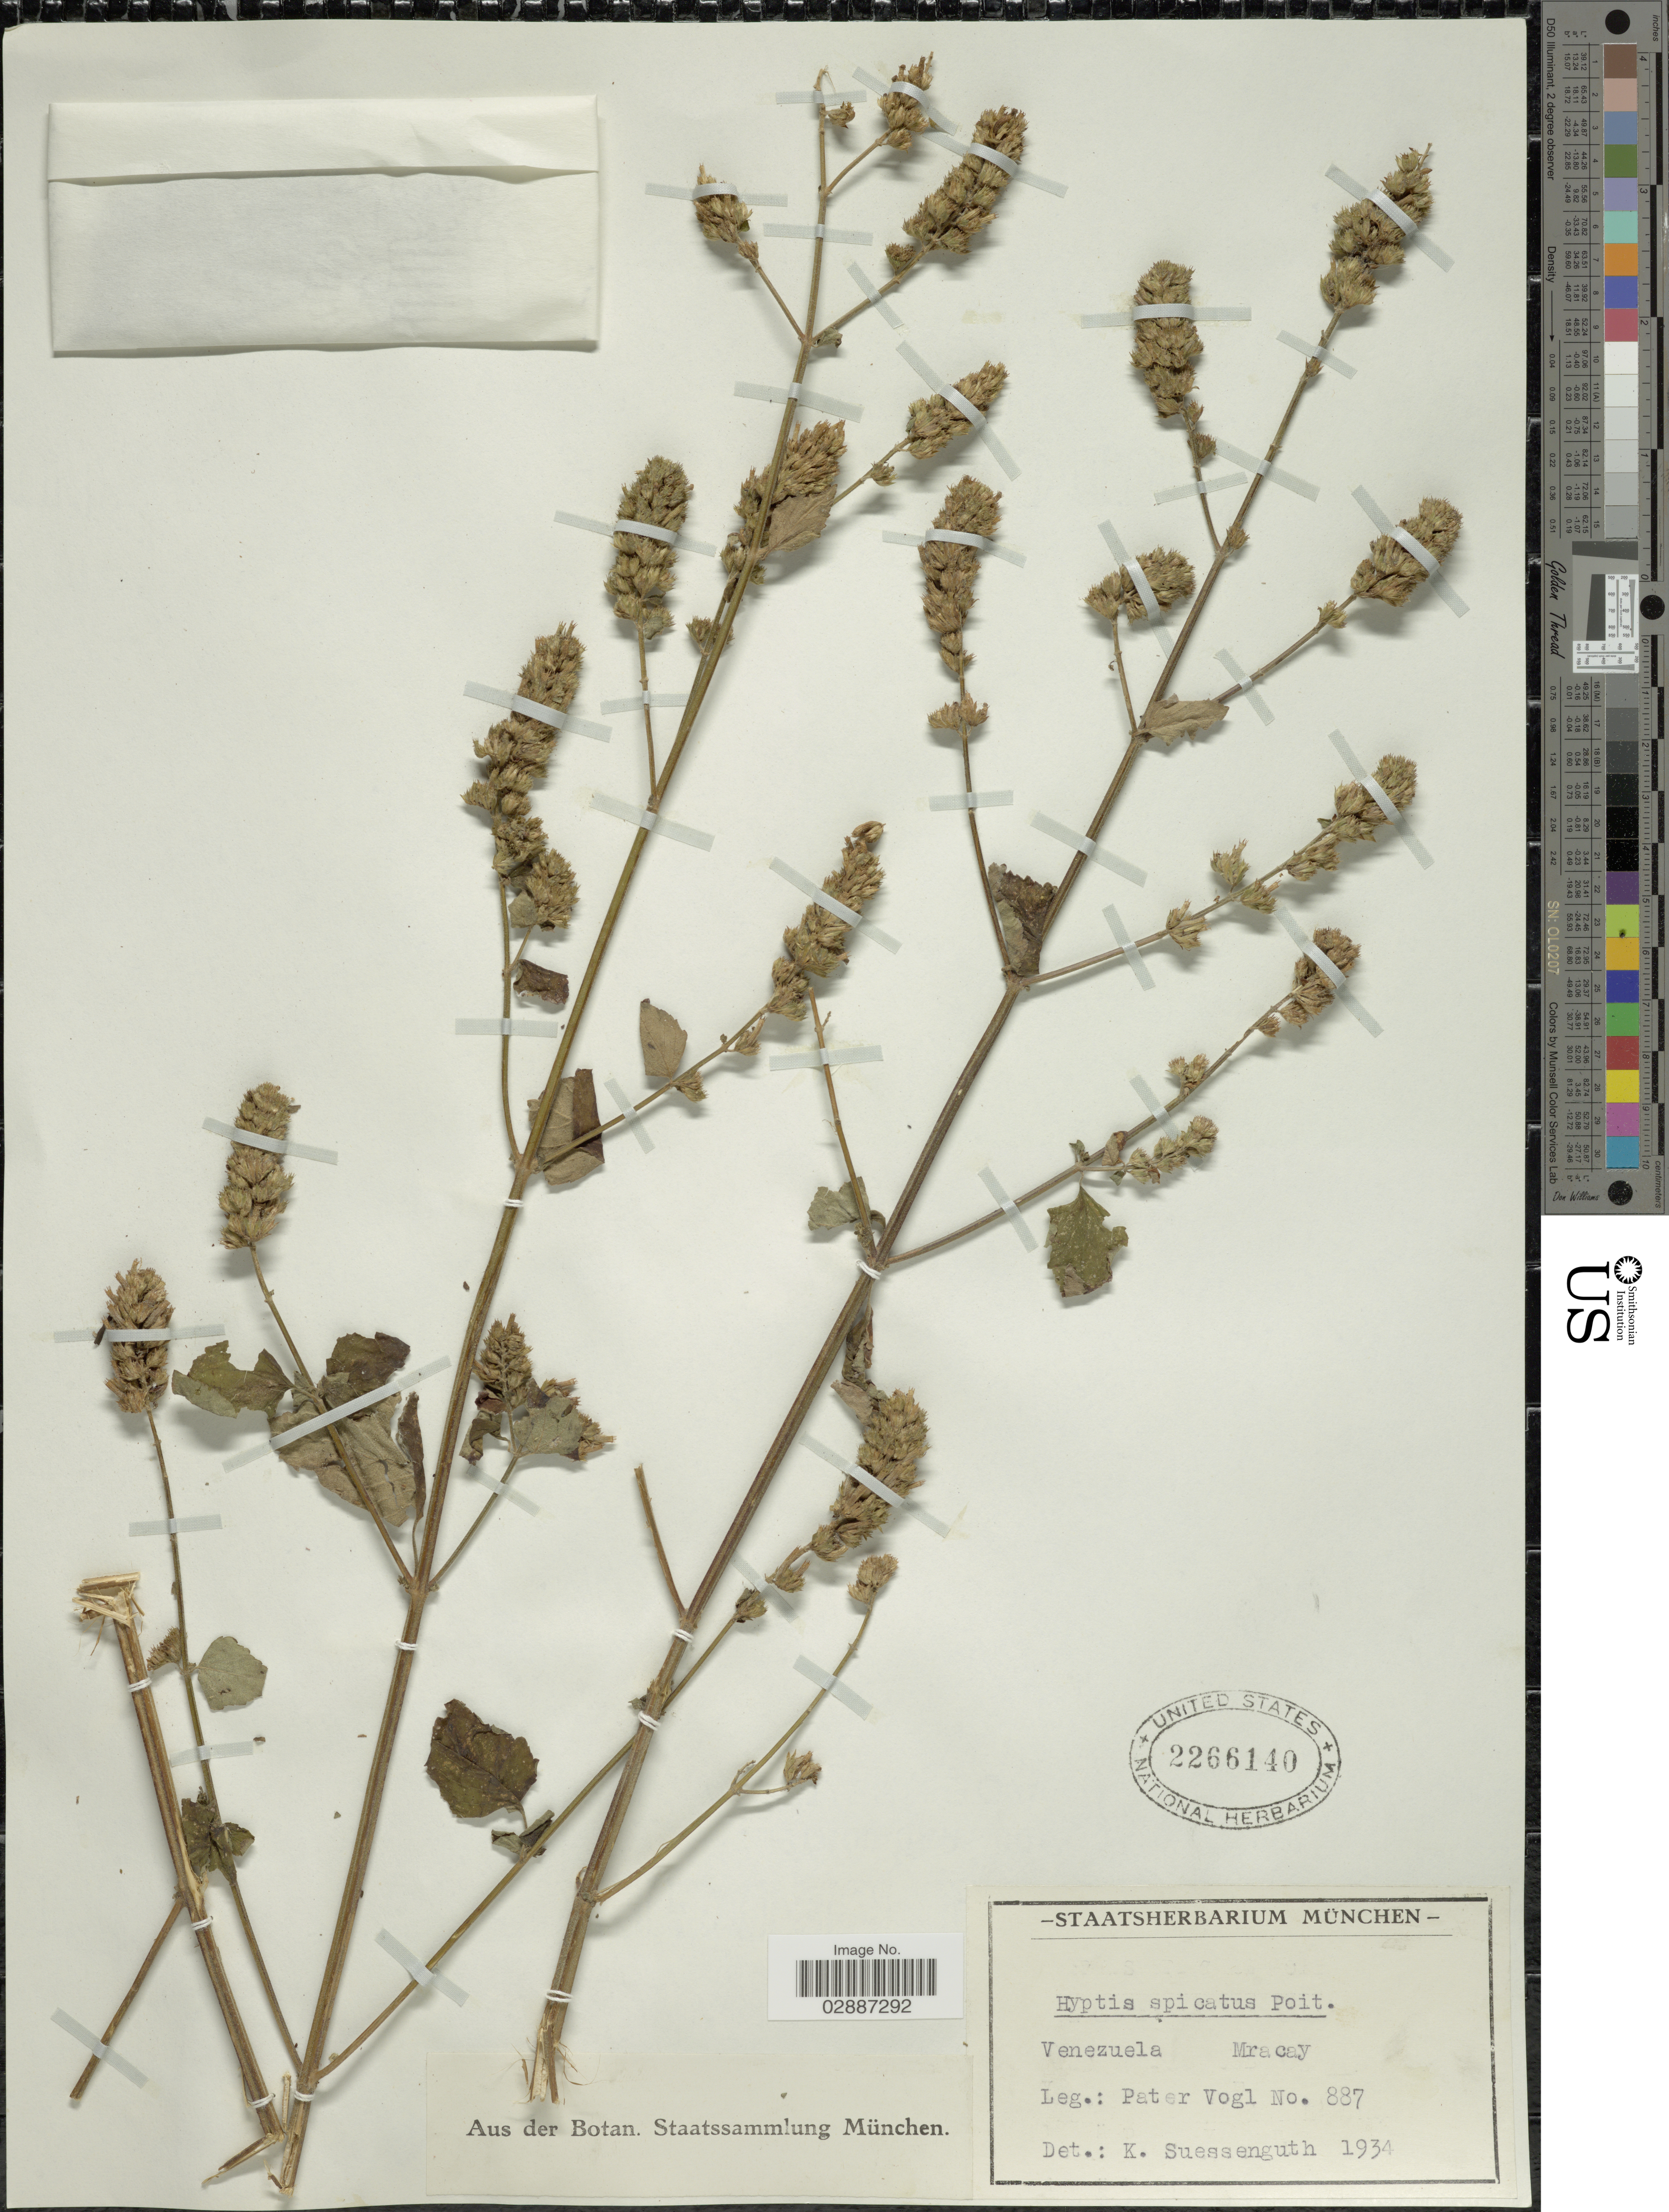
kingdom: Plantae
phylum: Tracheophyta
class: Magnoliopsida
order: Lamiales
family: Lamiaceae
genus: Cantinoa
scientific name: Cantinoa sp.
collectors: P. Vogl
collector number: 887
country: Venezuela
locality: Mracay.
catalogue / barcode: US 2266140